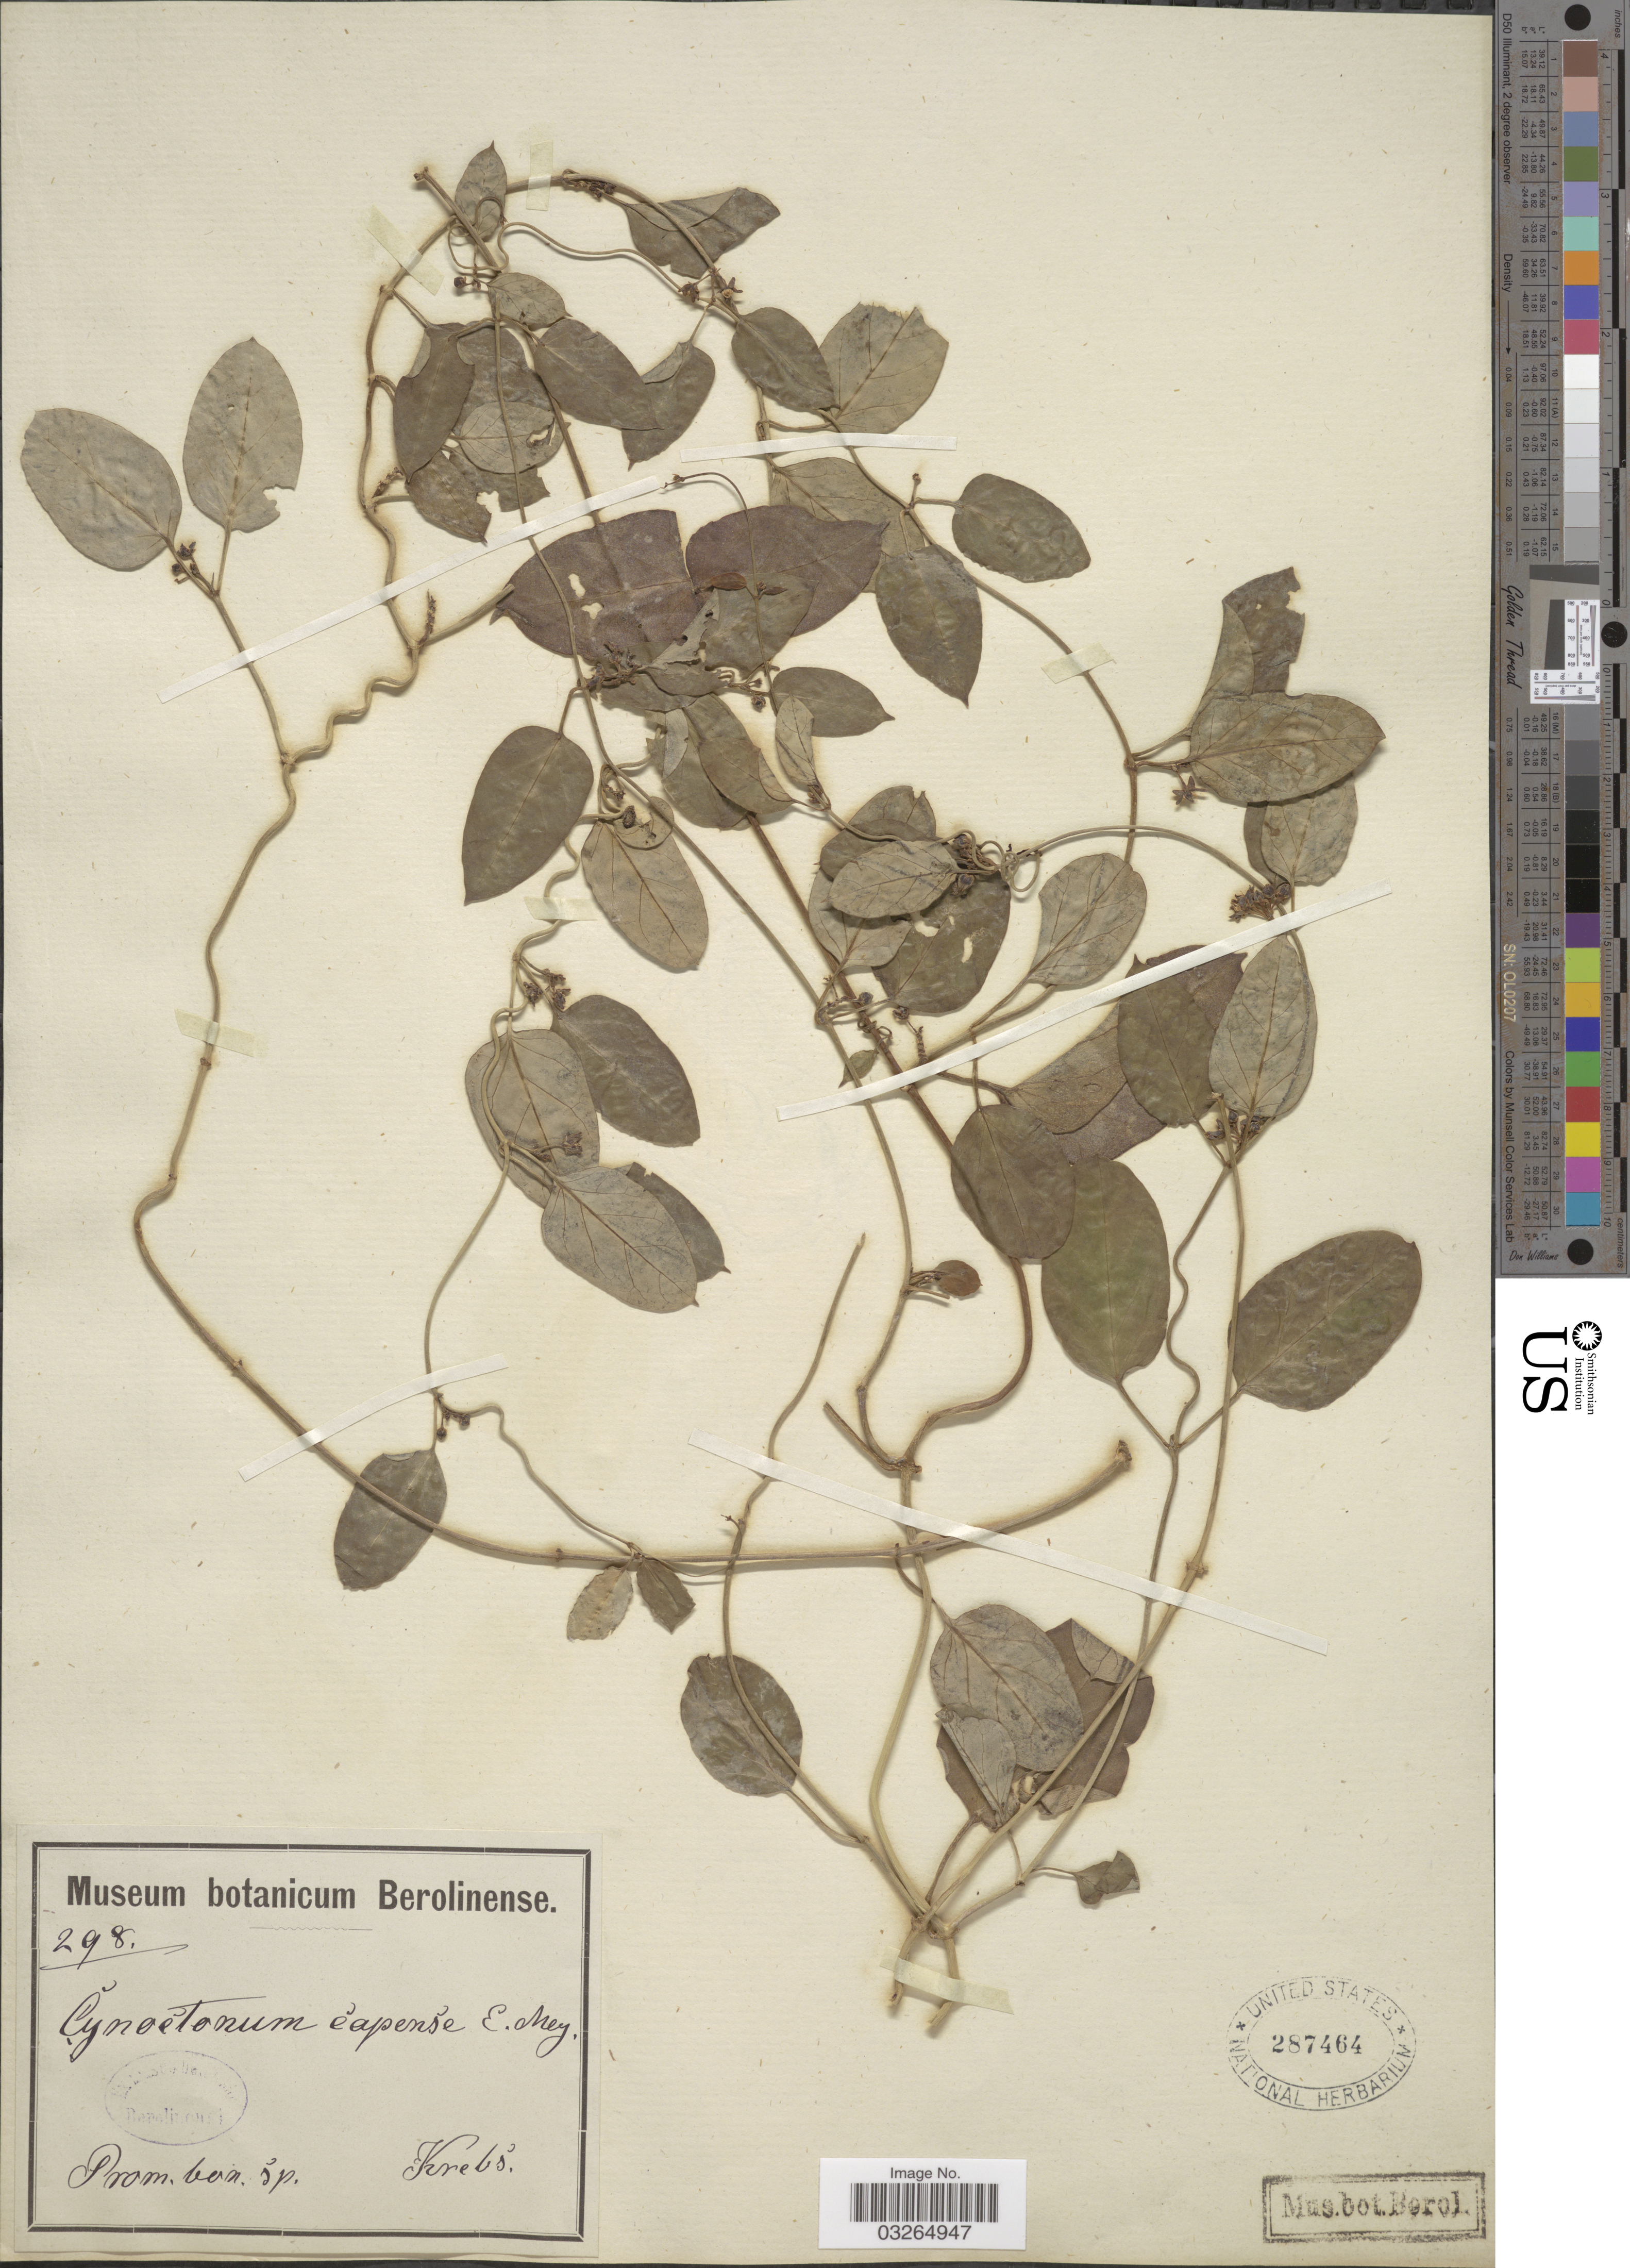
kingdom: Plantae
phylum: Tracheophyta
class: Magnoliopsida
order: Gentianales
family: Apocynaceae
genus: Cynanchum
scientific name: Cynanchum ellipticum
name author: (Harv.) R.A. Dyer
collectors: -. Krebs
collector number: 298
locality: Prom. bon. sp.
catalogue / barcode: US 287464